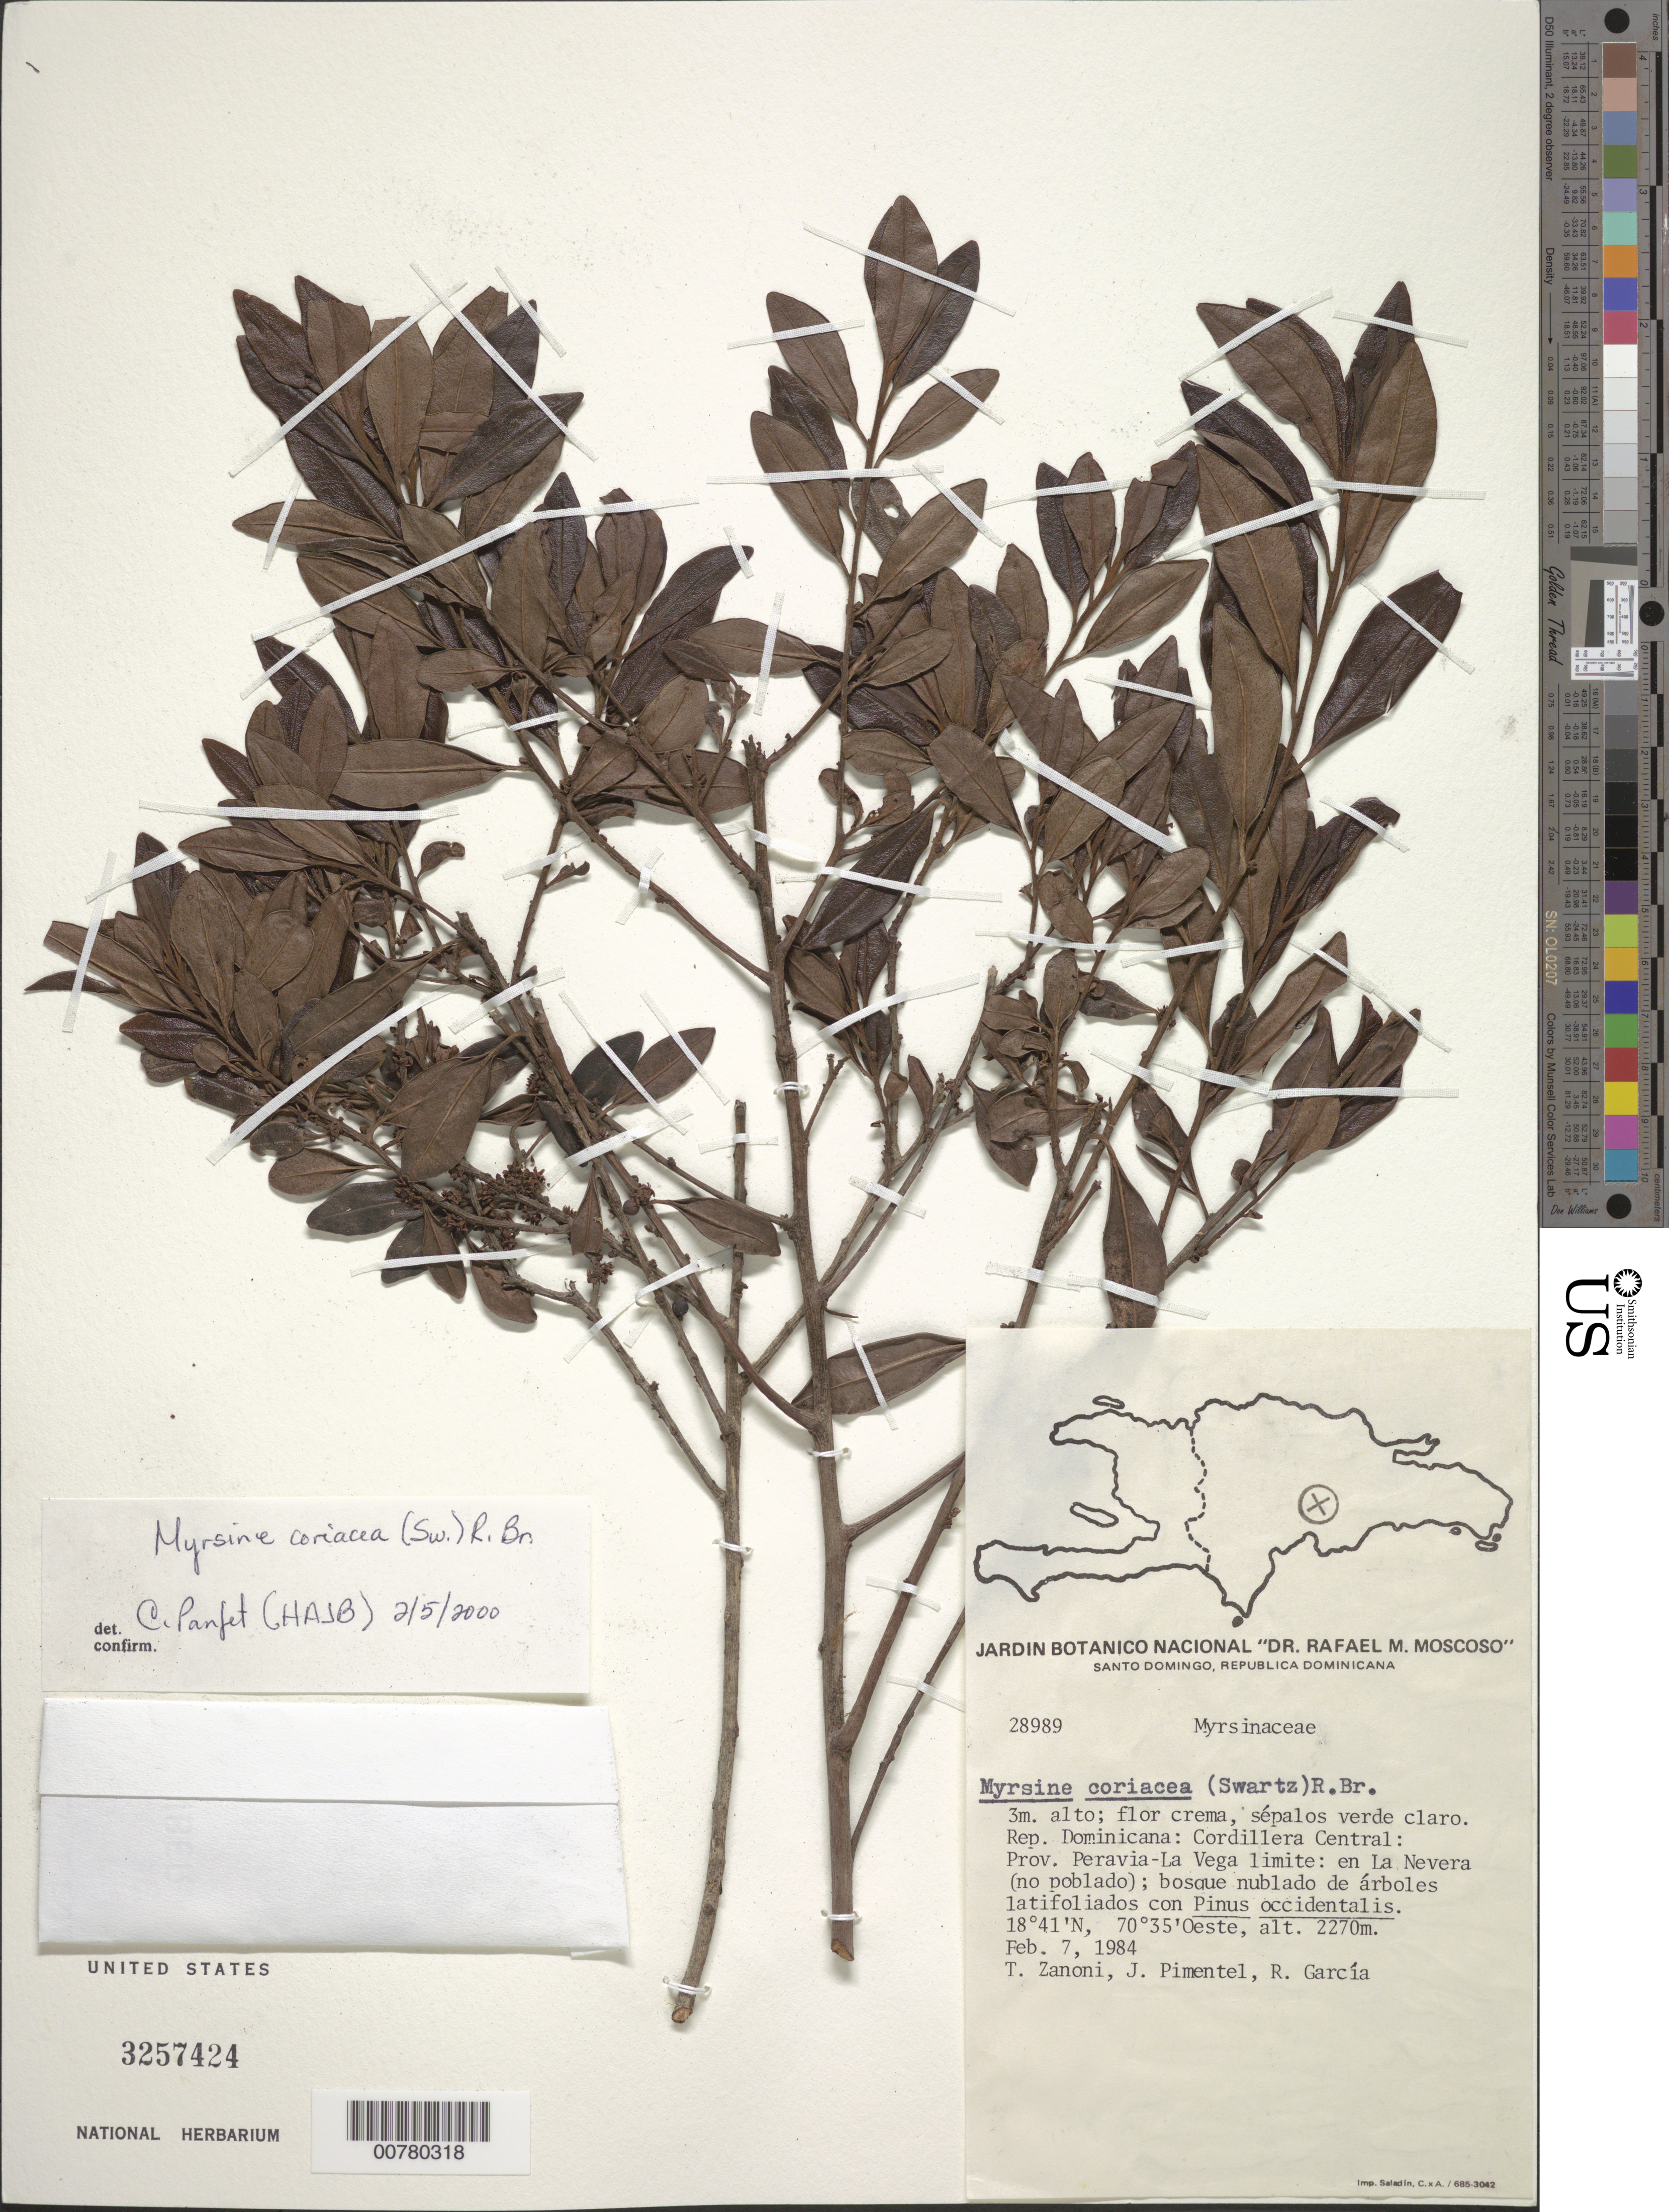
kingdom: Plantae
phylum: Tracheophyta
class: Magnoliopsida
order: Ericales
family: Primulaceae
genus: Myrsine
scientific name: Myrsine coriacea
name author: (Sw.) R. Br. ex Roem. & Schult.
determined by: Panfet, C.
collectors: T. A. Zanoni, J. Pimentel & R. G. García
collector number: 28989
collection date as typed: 07 Feb 1984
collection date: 1984-02-07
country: Dominican Republic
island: Hispaniola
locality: Cordillera Central, limits between Peravia and La Vega provinces, La Nevera (not populated).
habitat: Cloud forest of broadleaf trees with Pinus occidentalis.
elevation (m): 2270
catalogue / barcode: US 3257424